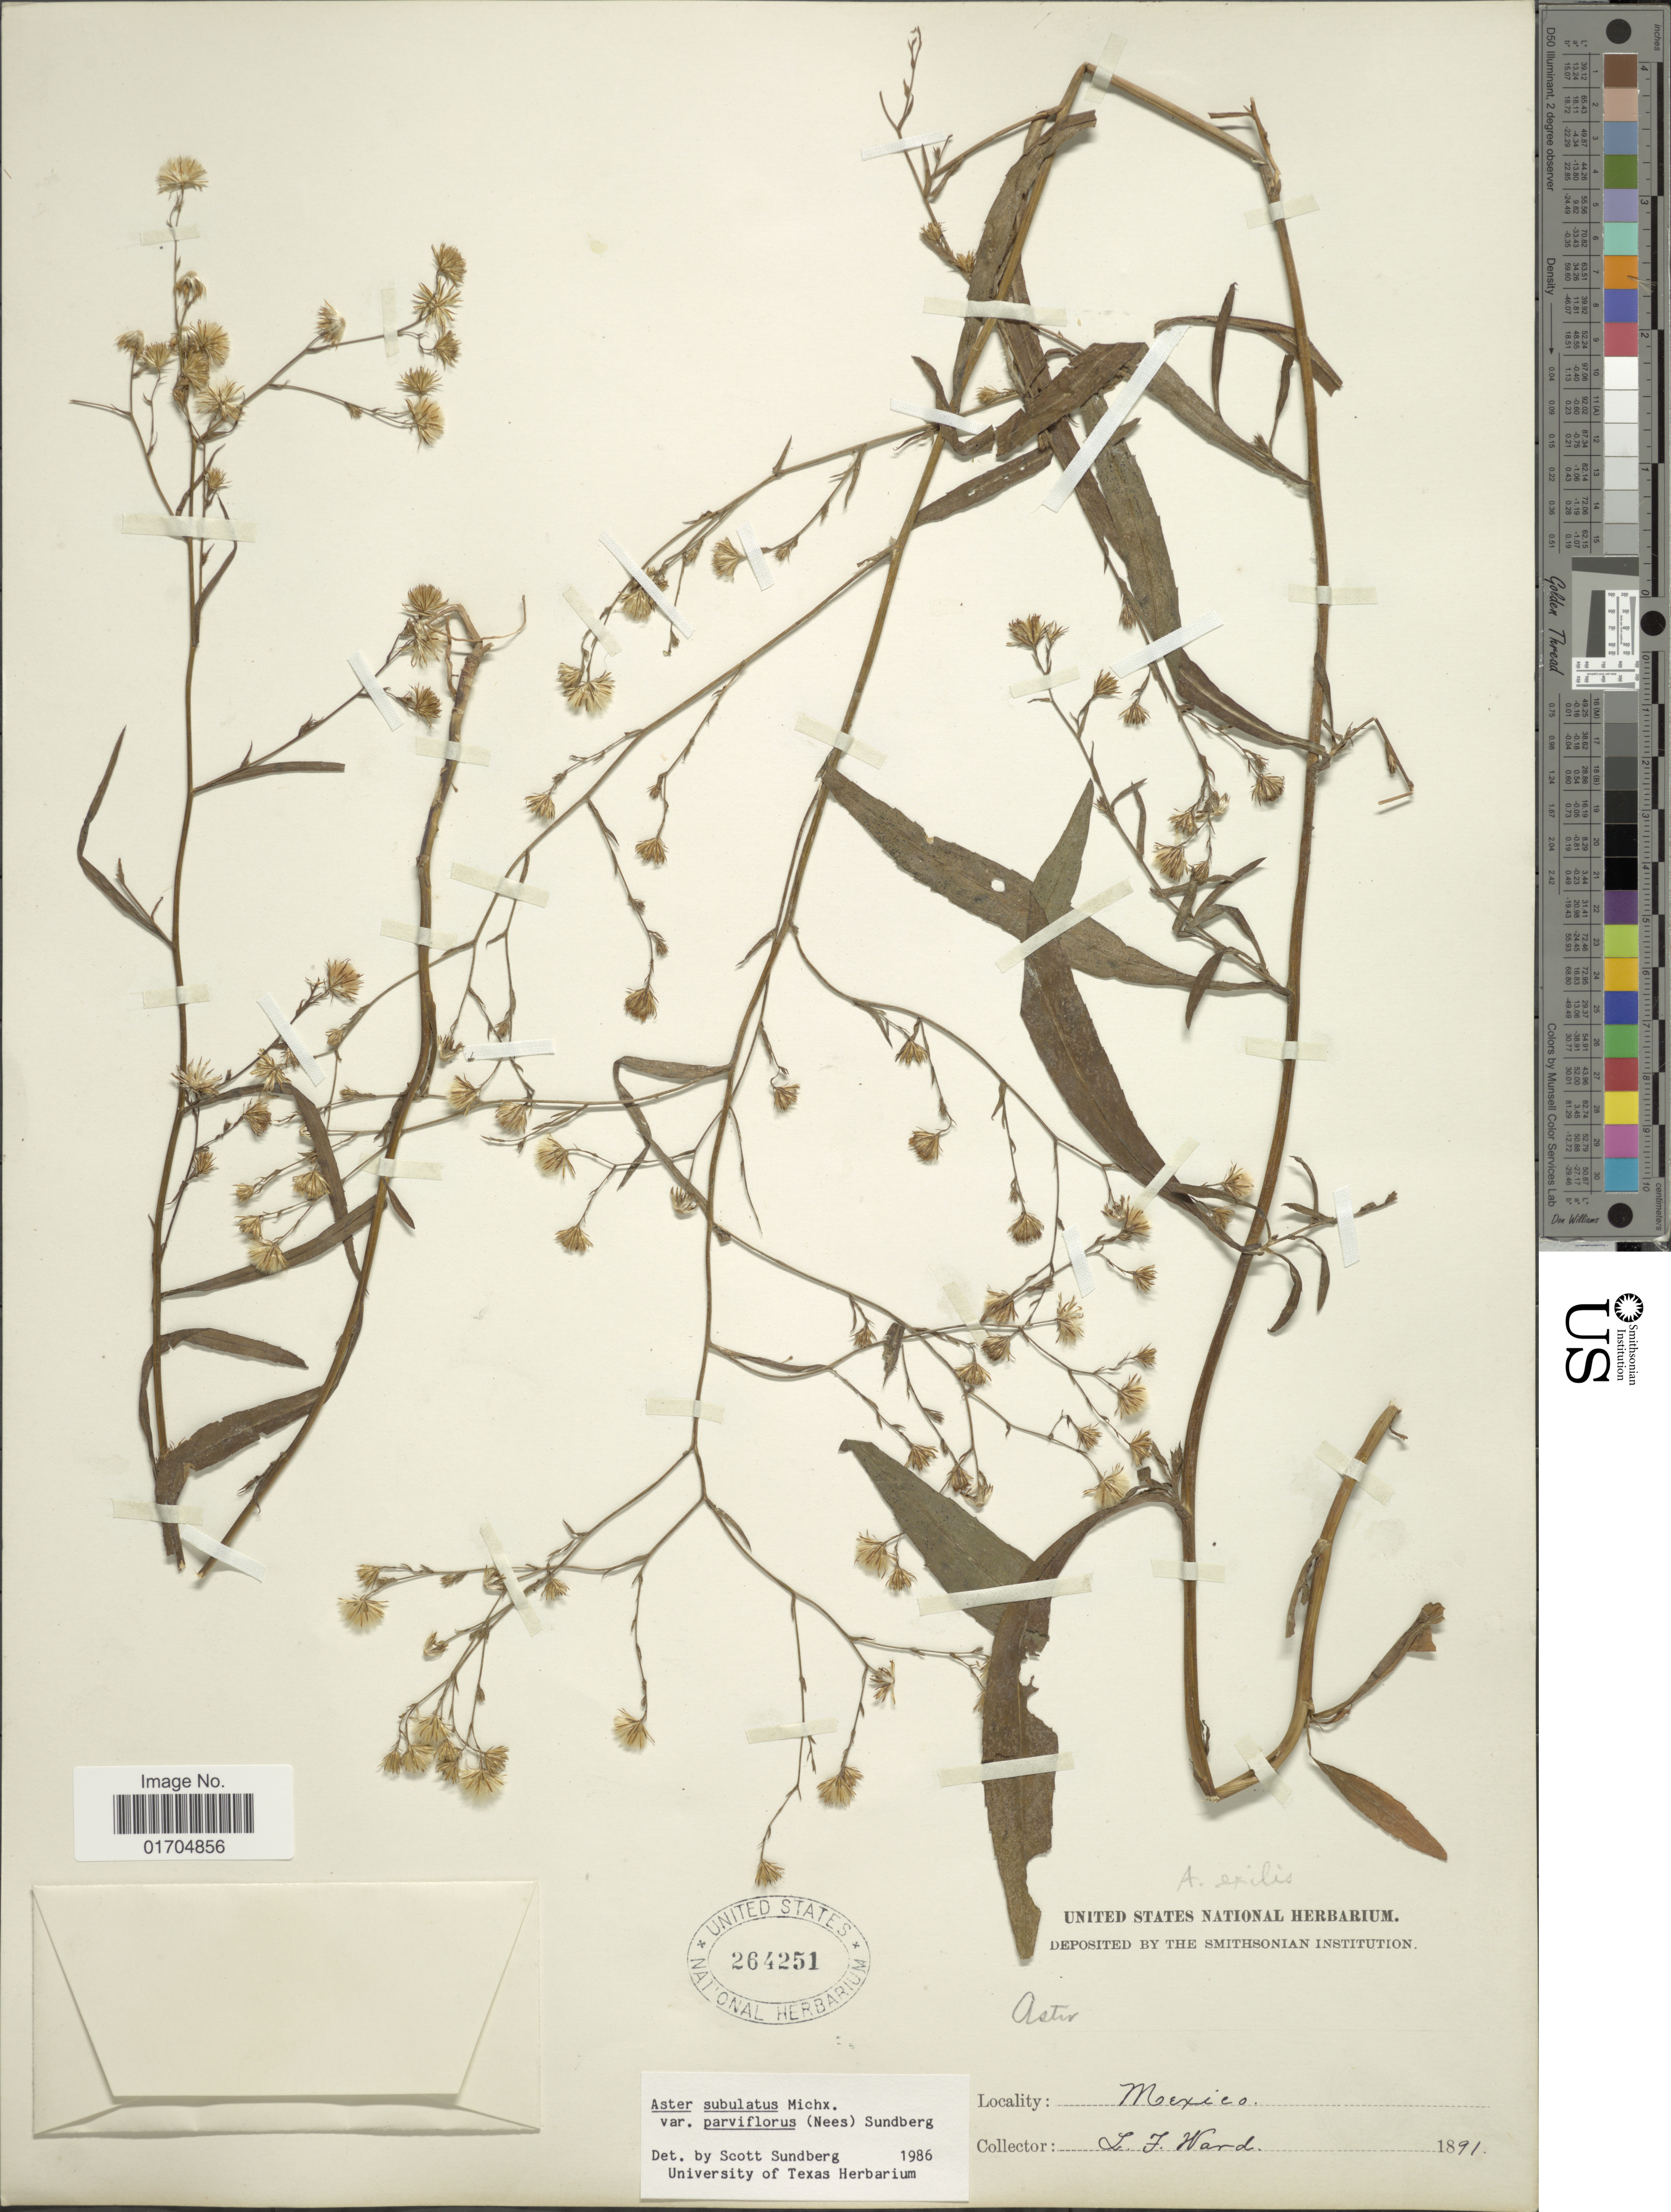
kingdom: Plantae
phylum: Tracheophyta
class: Magnoliopsida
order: Asterales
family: Asteraceae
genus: Symphyotrichum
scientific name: Symphyotrichum subulatum var. parviflorum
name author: (Nees) S.D. Sundb.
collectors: L. Ward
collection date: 1891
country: Mexico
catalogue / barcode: US 264251